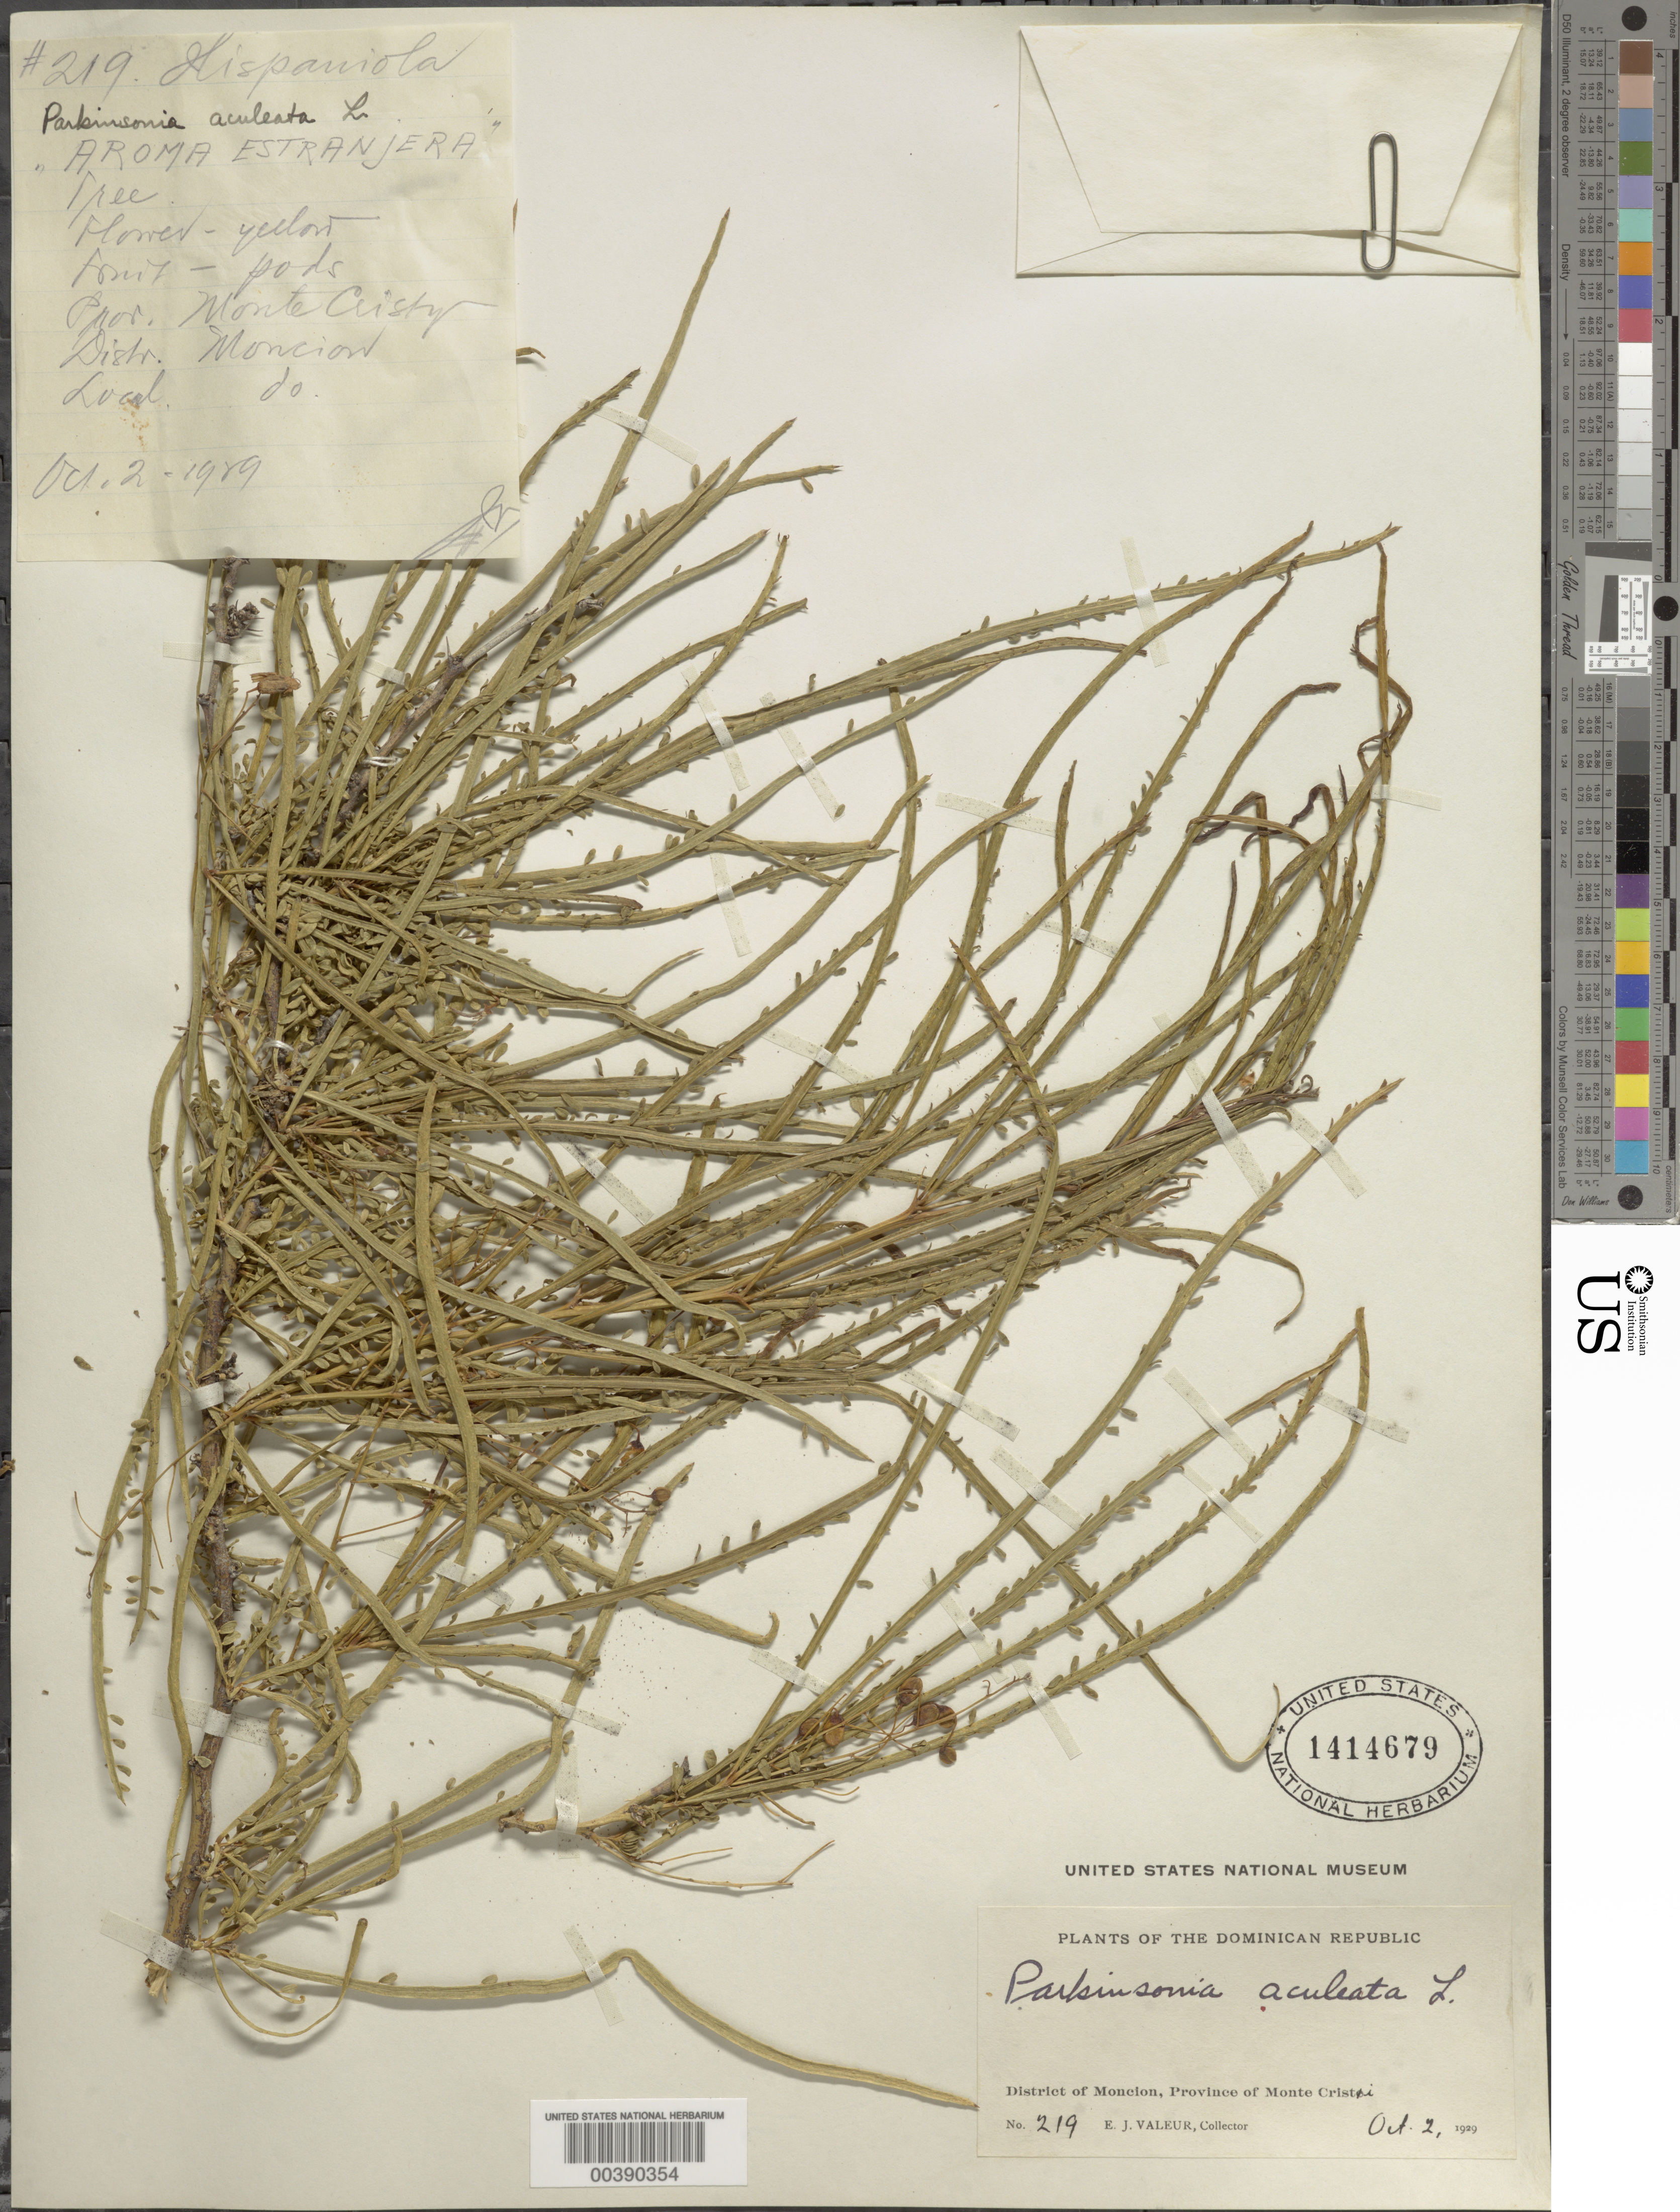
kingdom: Plantae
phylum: Tracheophyta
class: Magnoliopsida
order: Fabales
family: Fabaceae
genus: Parkinsonia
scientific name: Parkinsonia aculeata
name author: L.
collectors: E. Valeur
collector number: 219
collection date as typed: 02 Oct 1929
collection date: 1929-10-02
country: Dominican Republic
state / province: Santiago Rodríguez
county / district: Monción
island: Hispaniola Island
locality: Moncion dist. [province originally recorded as monte cristi.]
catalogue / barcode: US 1414679